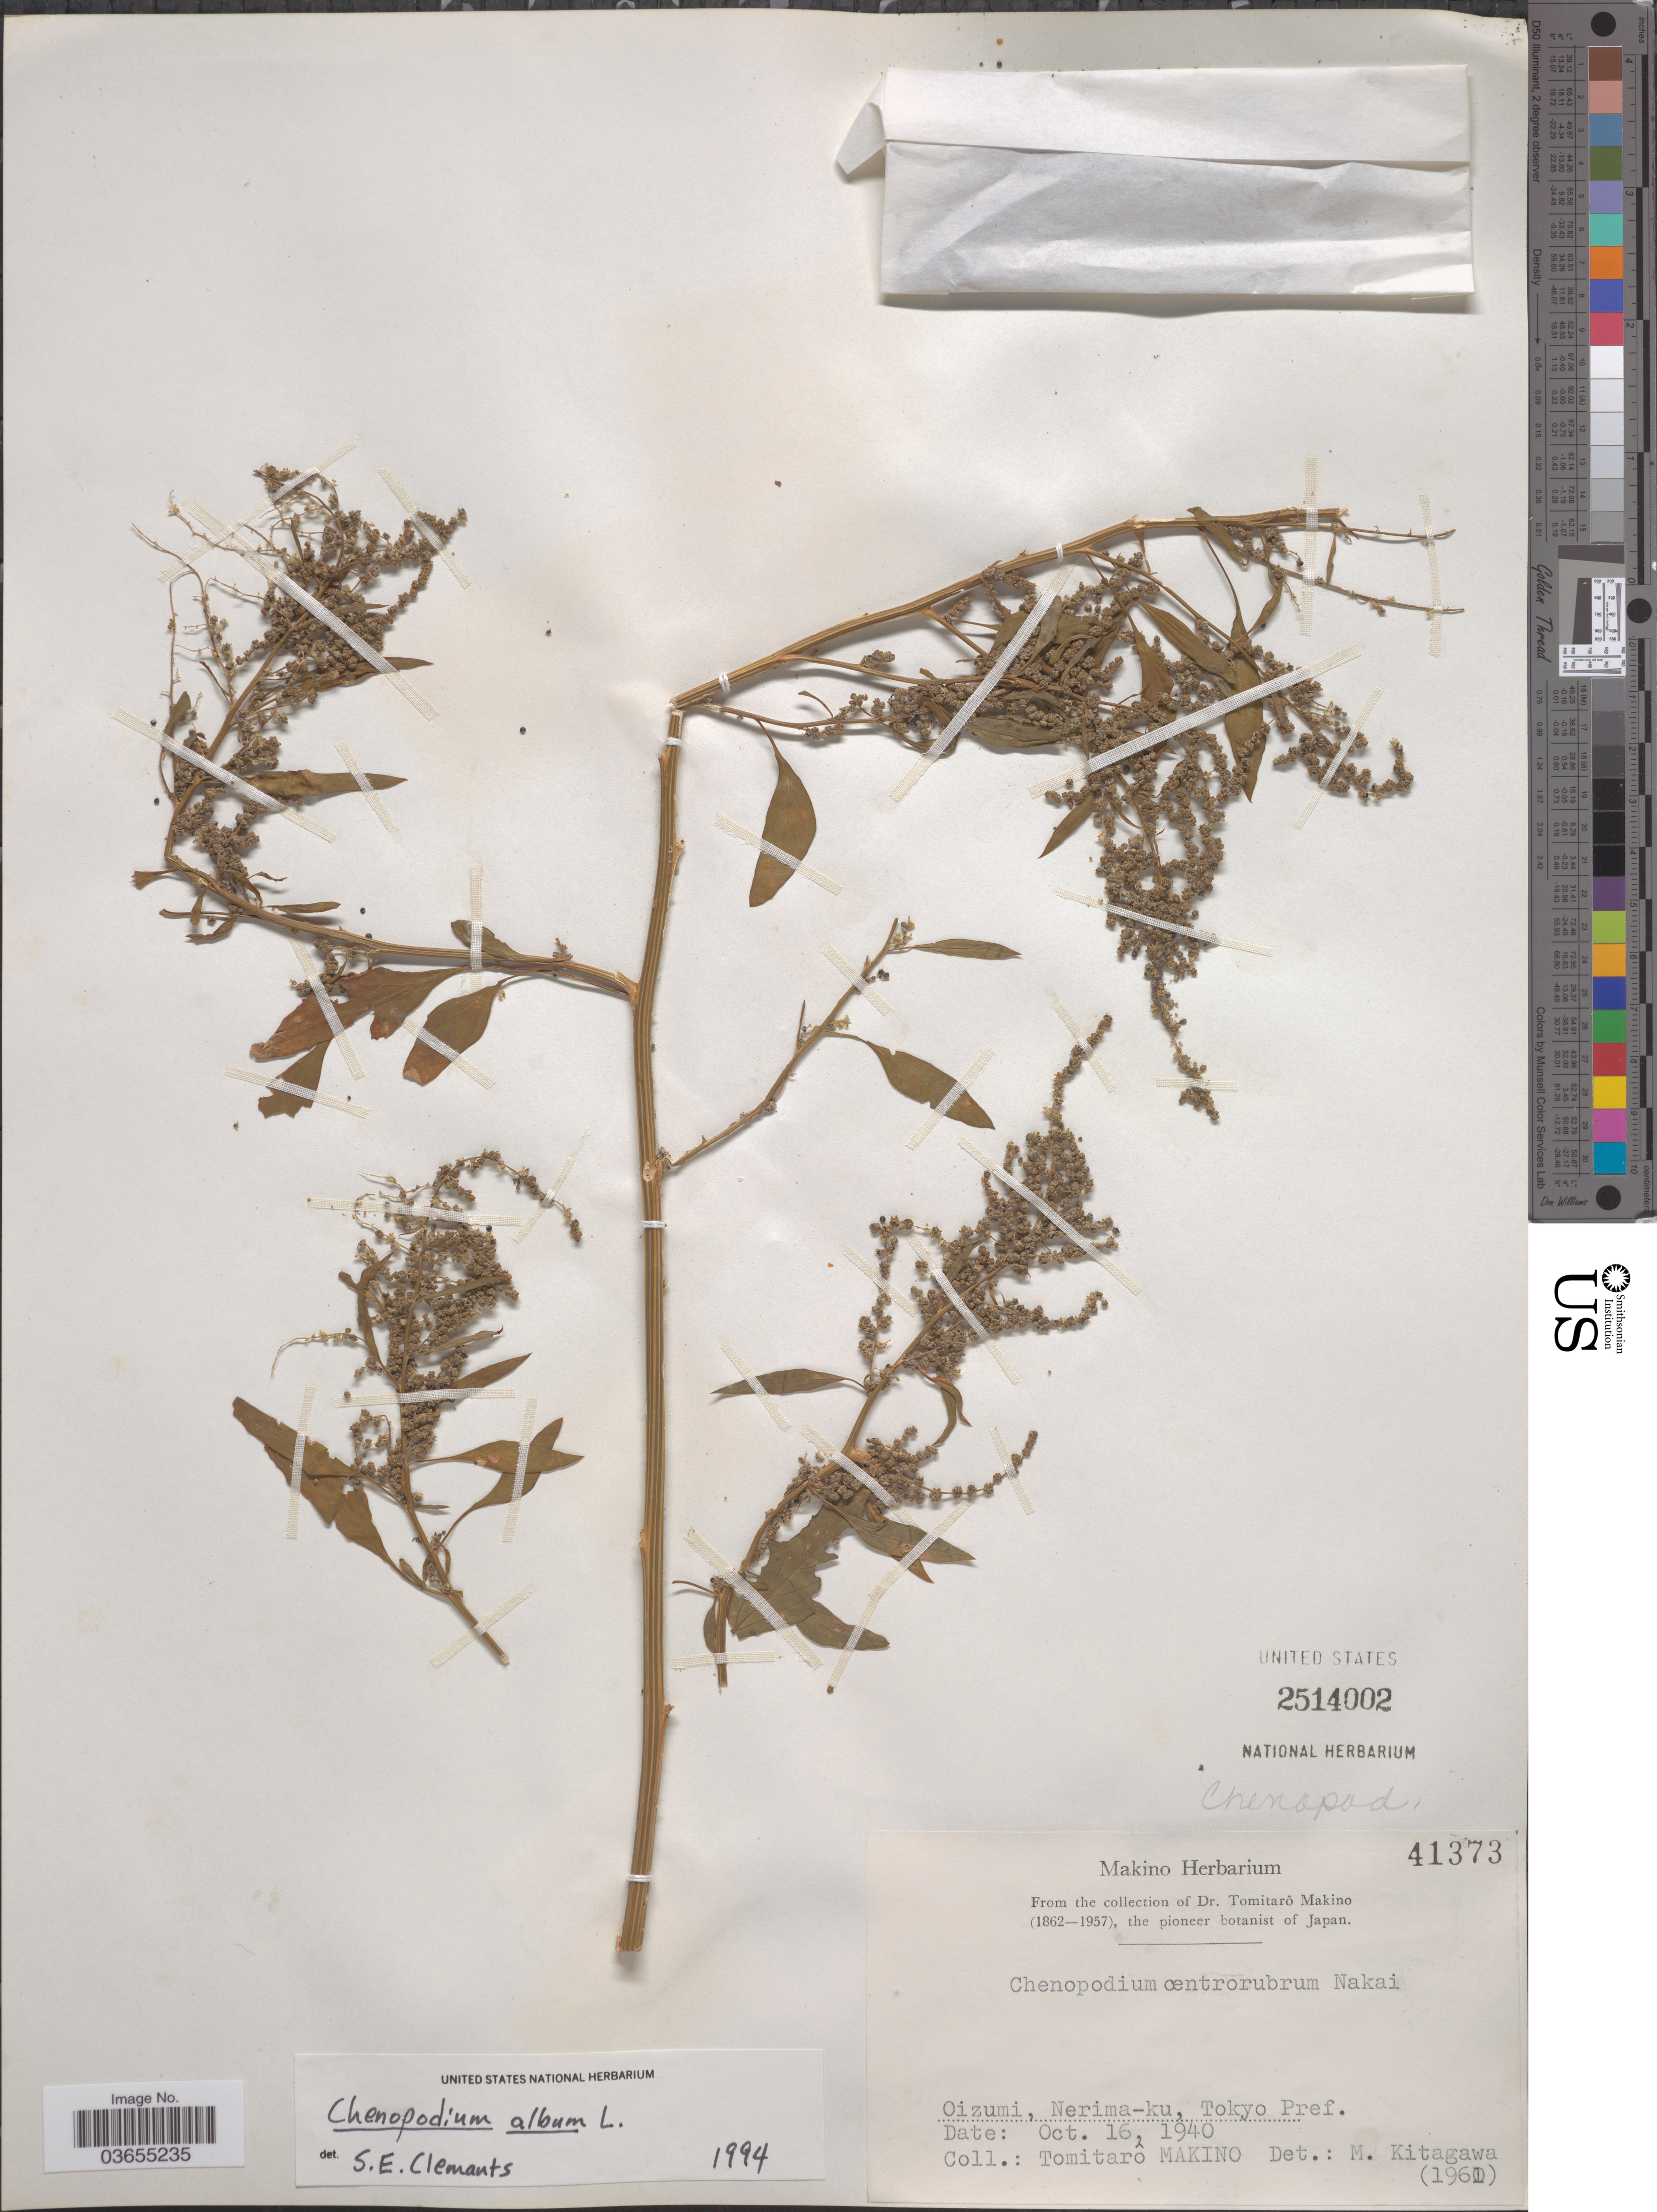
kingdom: Plantae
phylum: Tracheophyta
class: Magnoliopsida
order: Caryophyllales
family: Amaranthaceae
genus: Chenopodium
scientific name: Chenopodium album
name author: L.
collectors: T. Makino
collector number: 41373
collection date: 1940-10-16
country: Japan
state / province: Tokyo, Federal City of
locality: Oizumi, Nerima-ku, Tokyo Pref.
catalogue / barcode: US 2514002